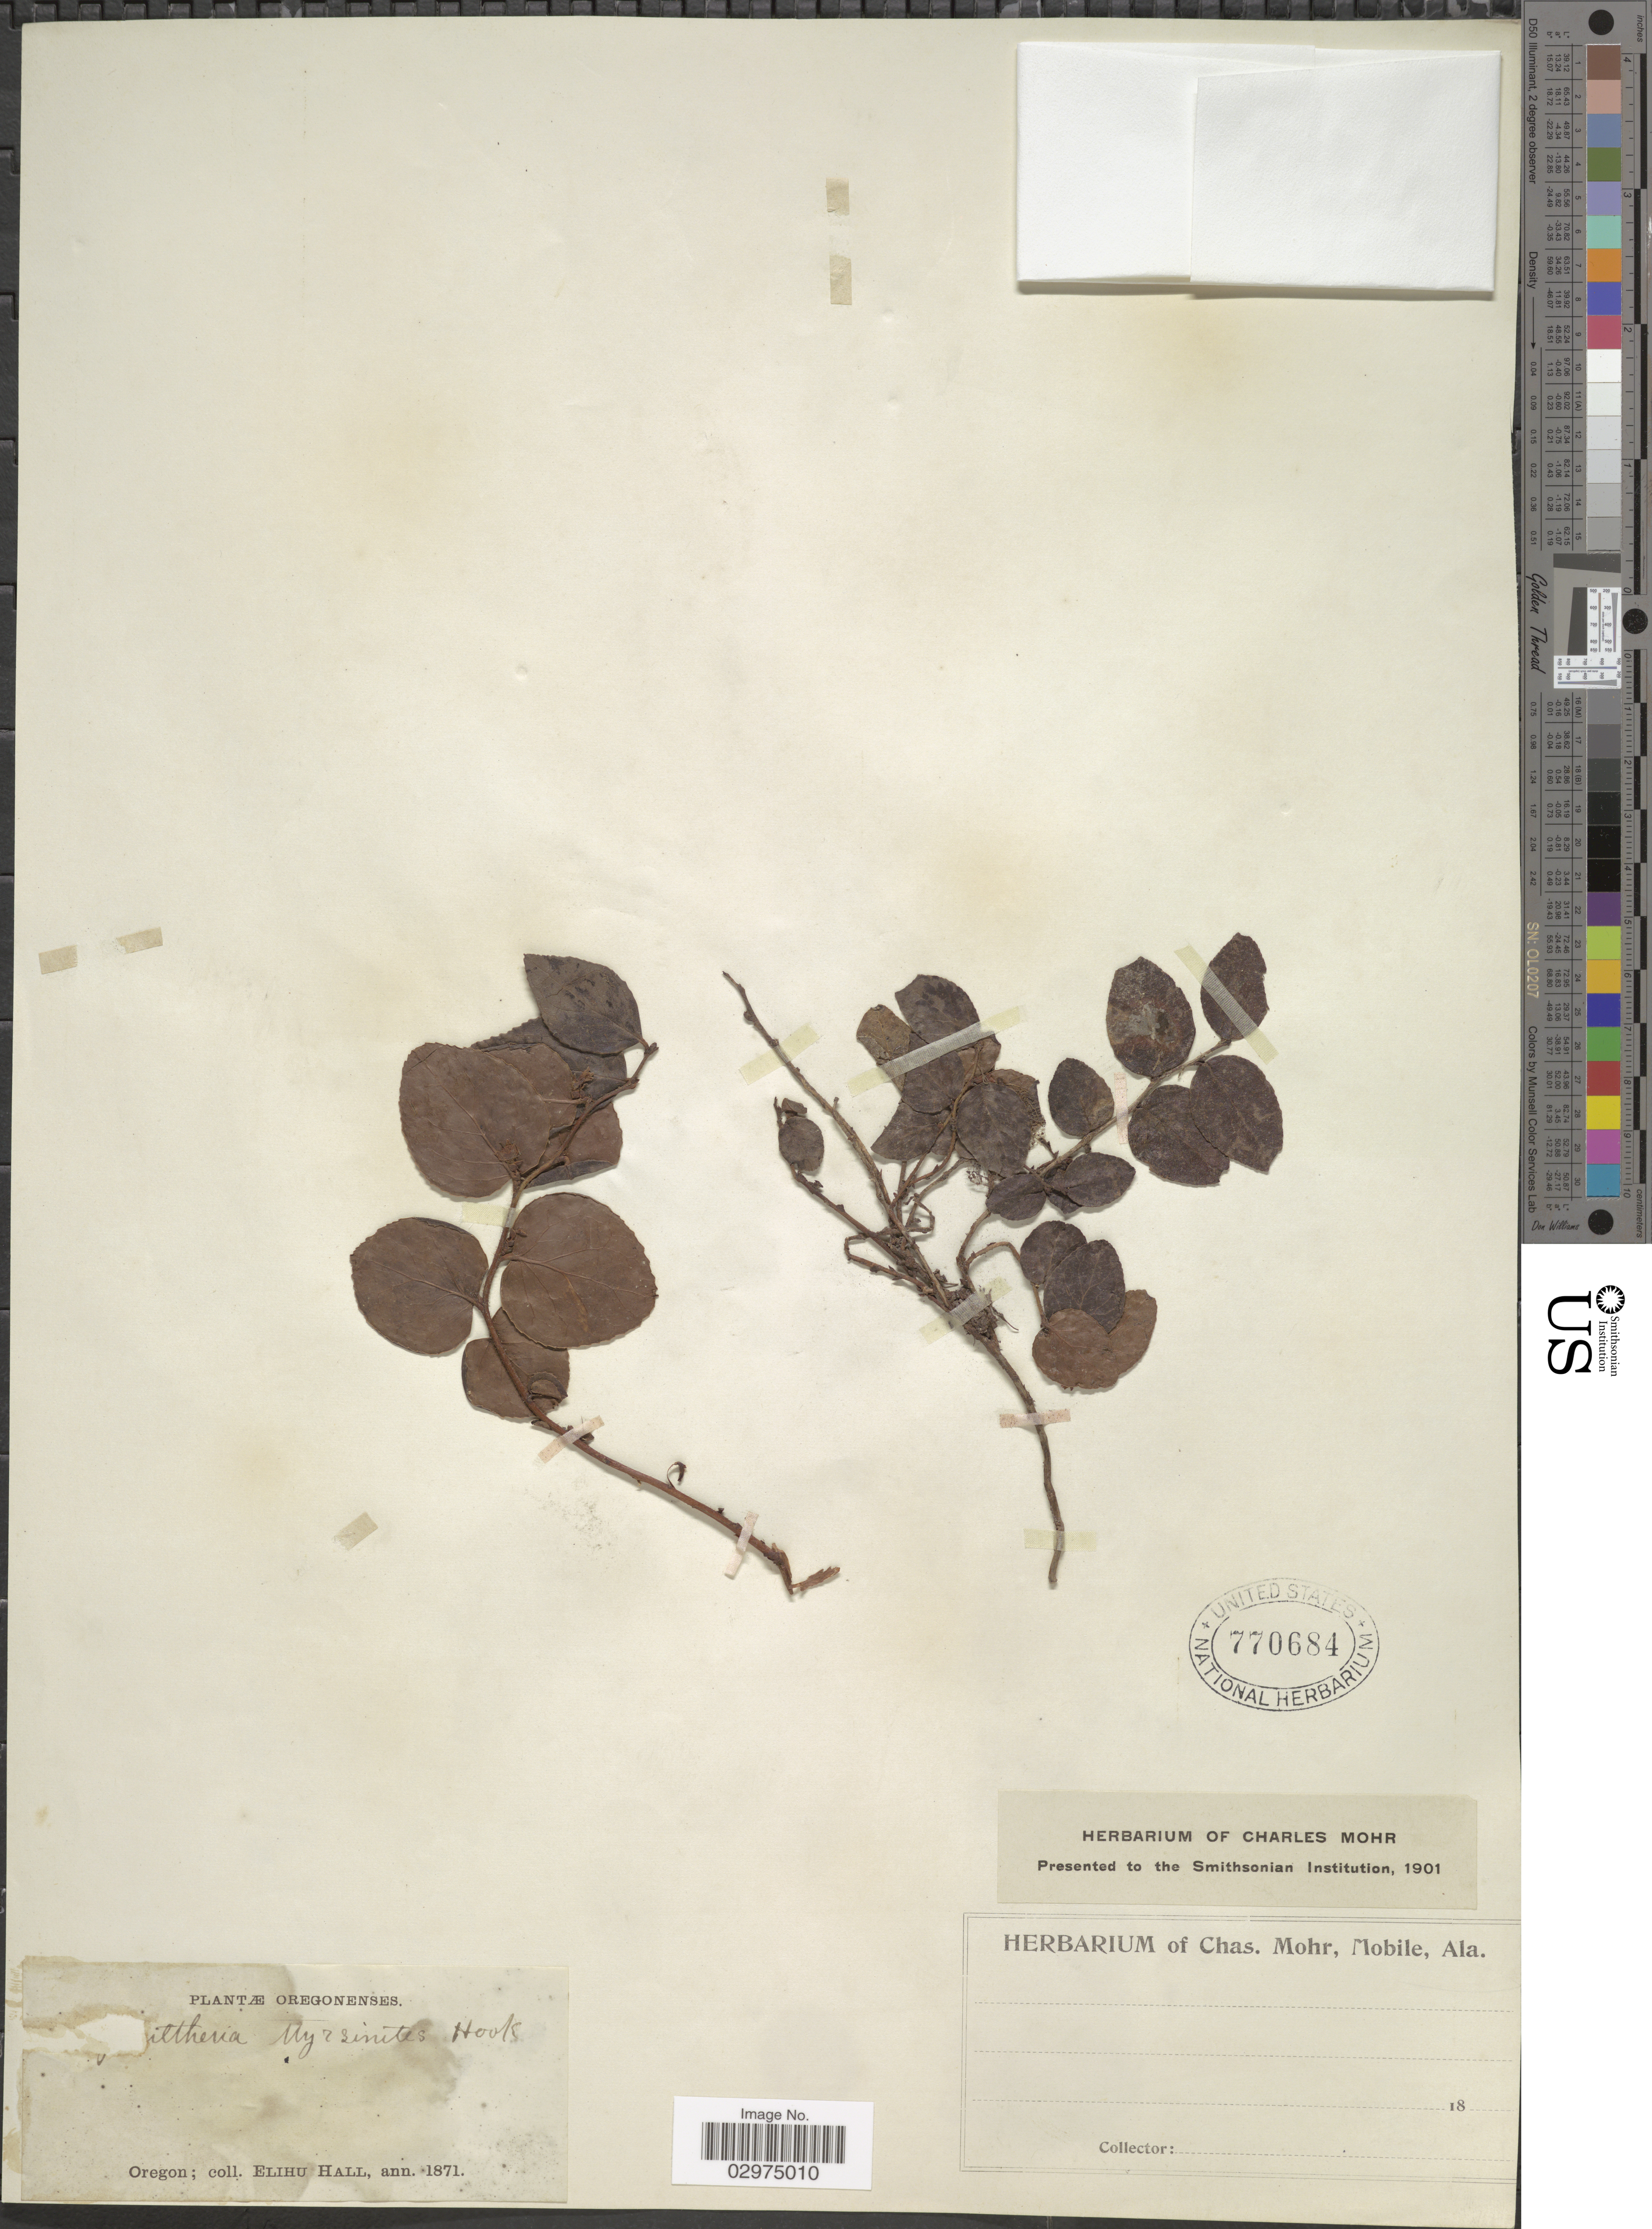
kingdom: Plantae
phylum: Tracheophyta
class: Magnoliopsida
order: Ericales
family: Ericaceae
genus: Gaultheria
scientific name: Gaultheria humifusa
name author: (Graham) Rydb.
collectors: E. Hall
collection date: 1871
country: United States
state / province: Oregon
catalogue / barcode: US 770684